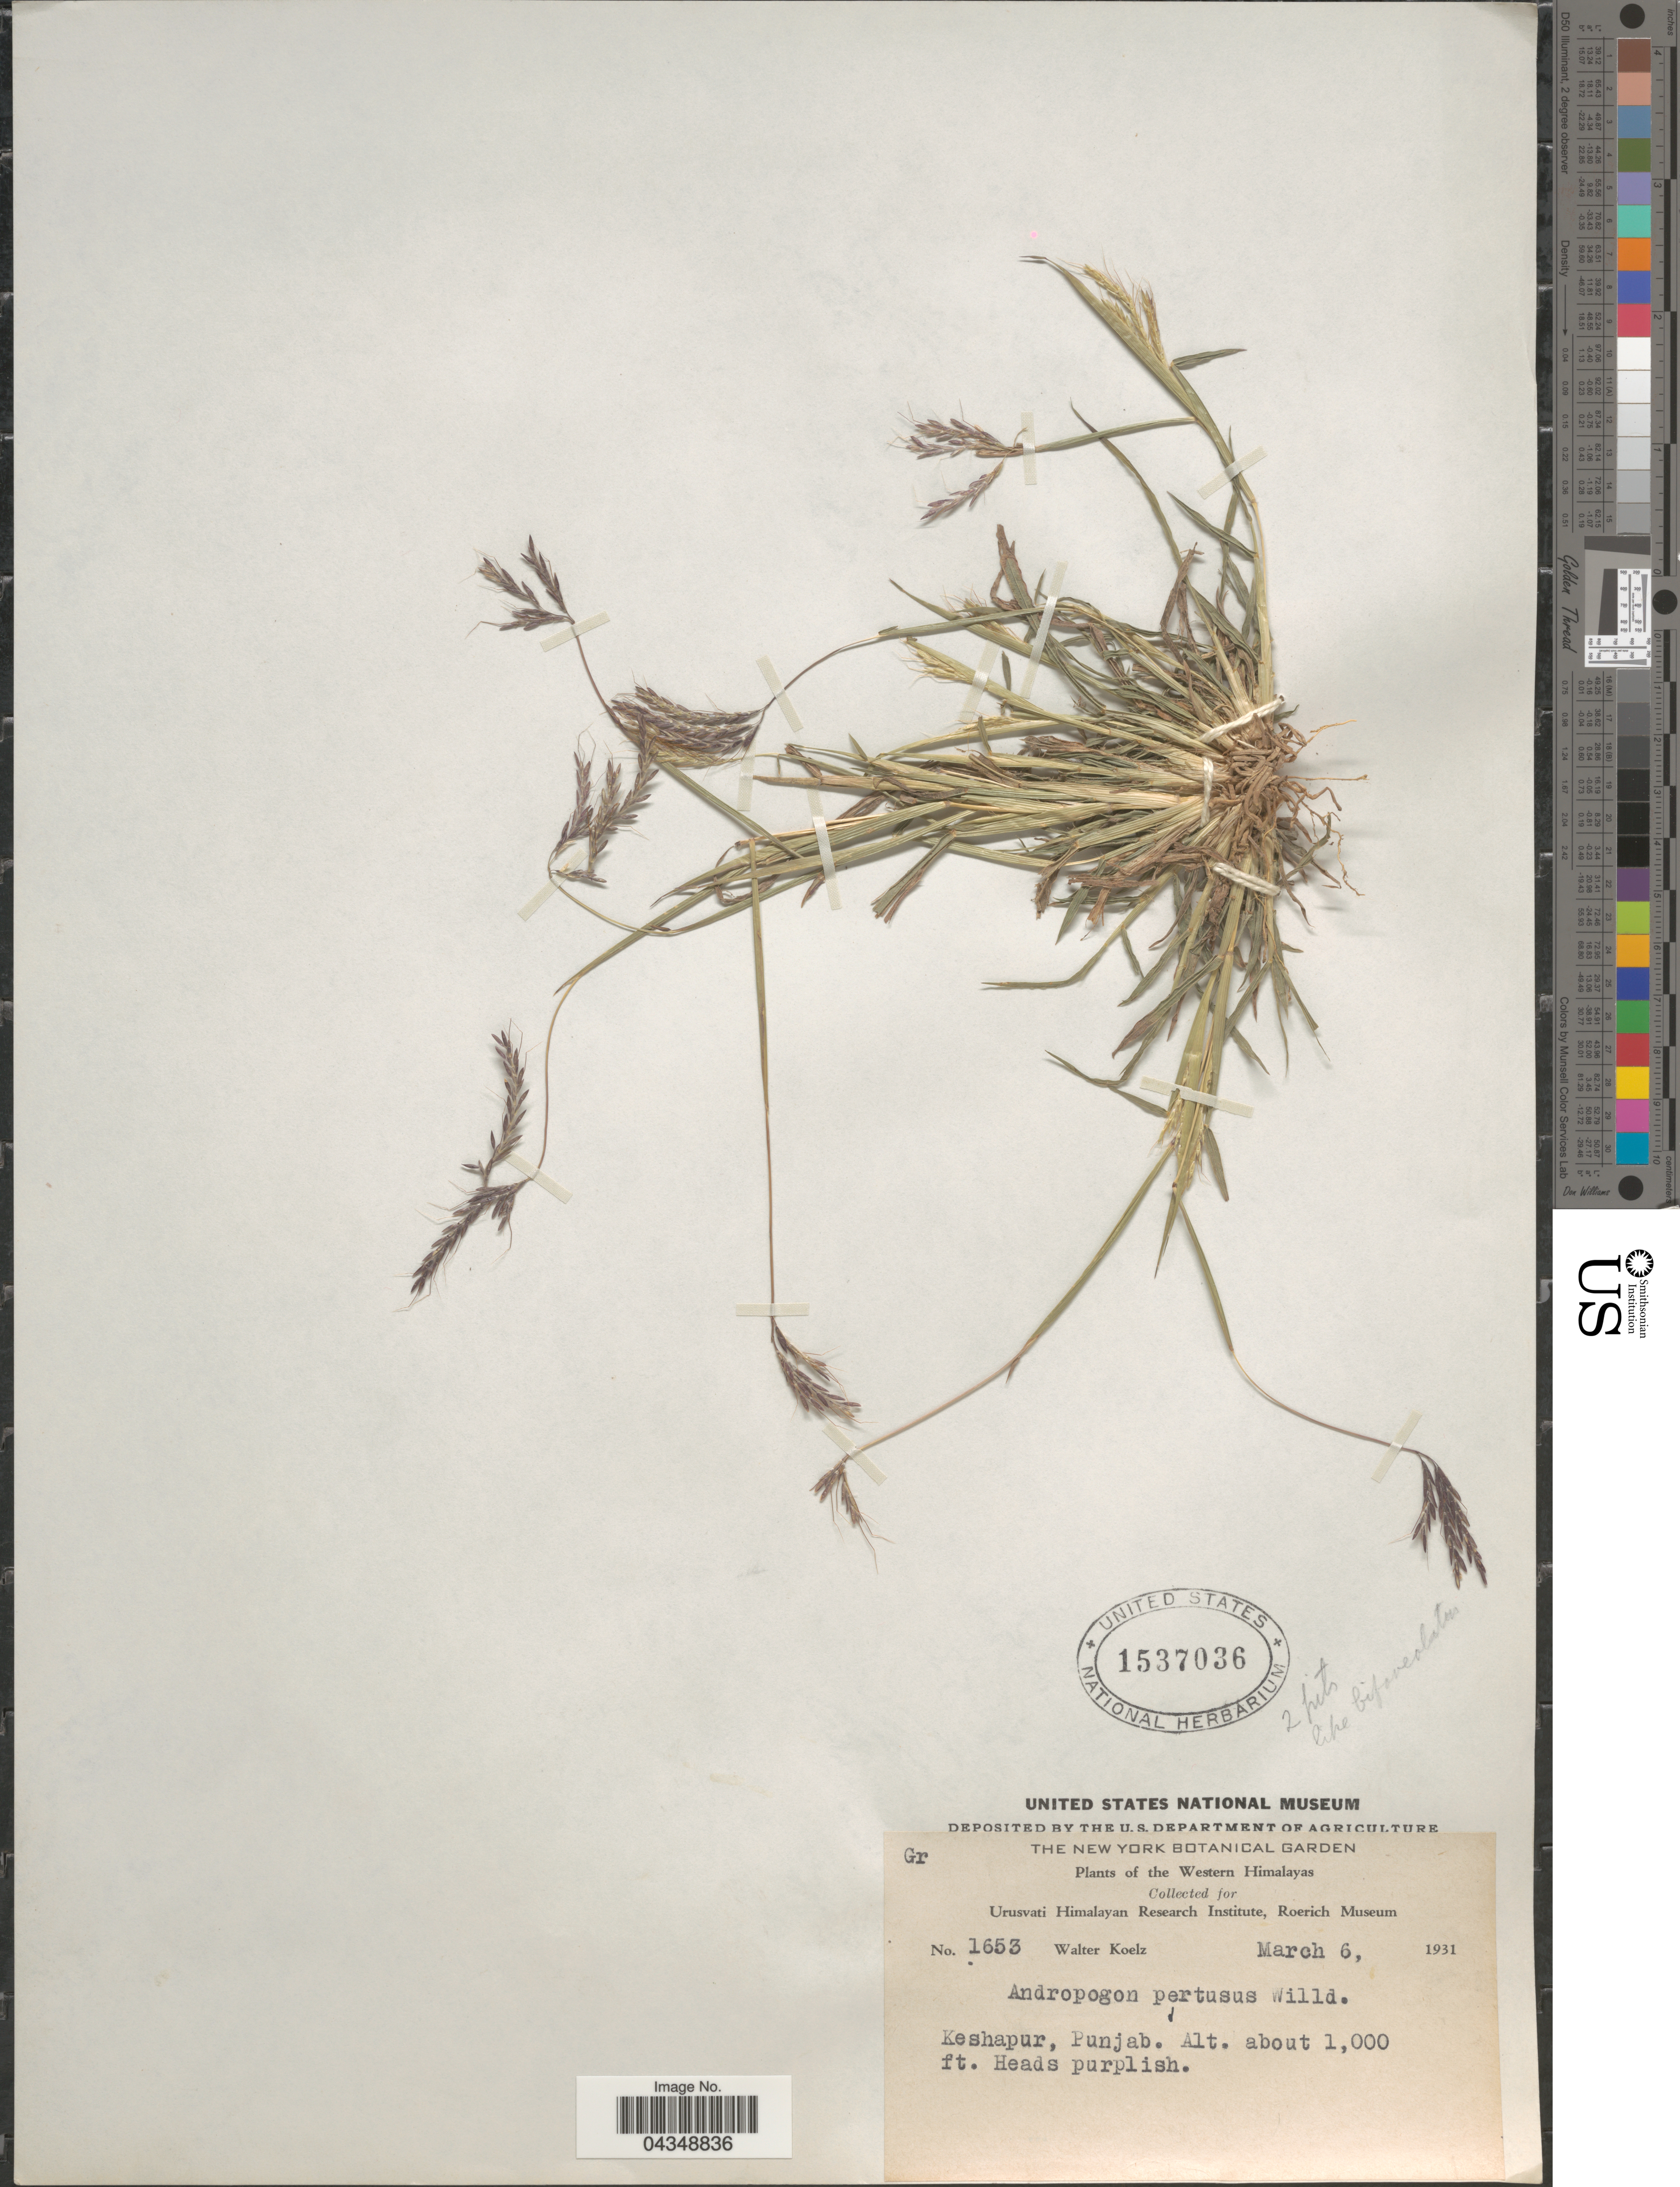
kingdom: Plantae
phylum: Tracheophyta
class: Liliopsida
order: Poales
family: Poaceae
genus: Bothriochloa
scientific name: Bothriochloa pertusa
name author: (L.) A. Camus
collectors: W. N. Koelz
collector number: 1653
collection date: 1931-03-06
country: Pakistan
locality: The Western Himalayas. Keshapur, Punjab.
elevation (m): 305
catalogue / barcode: US 1537036